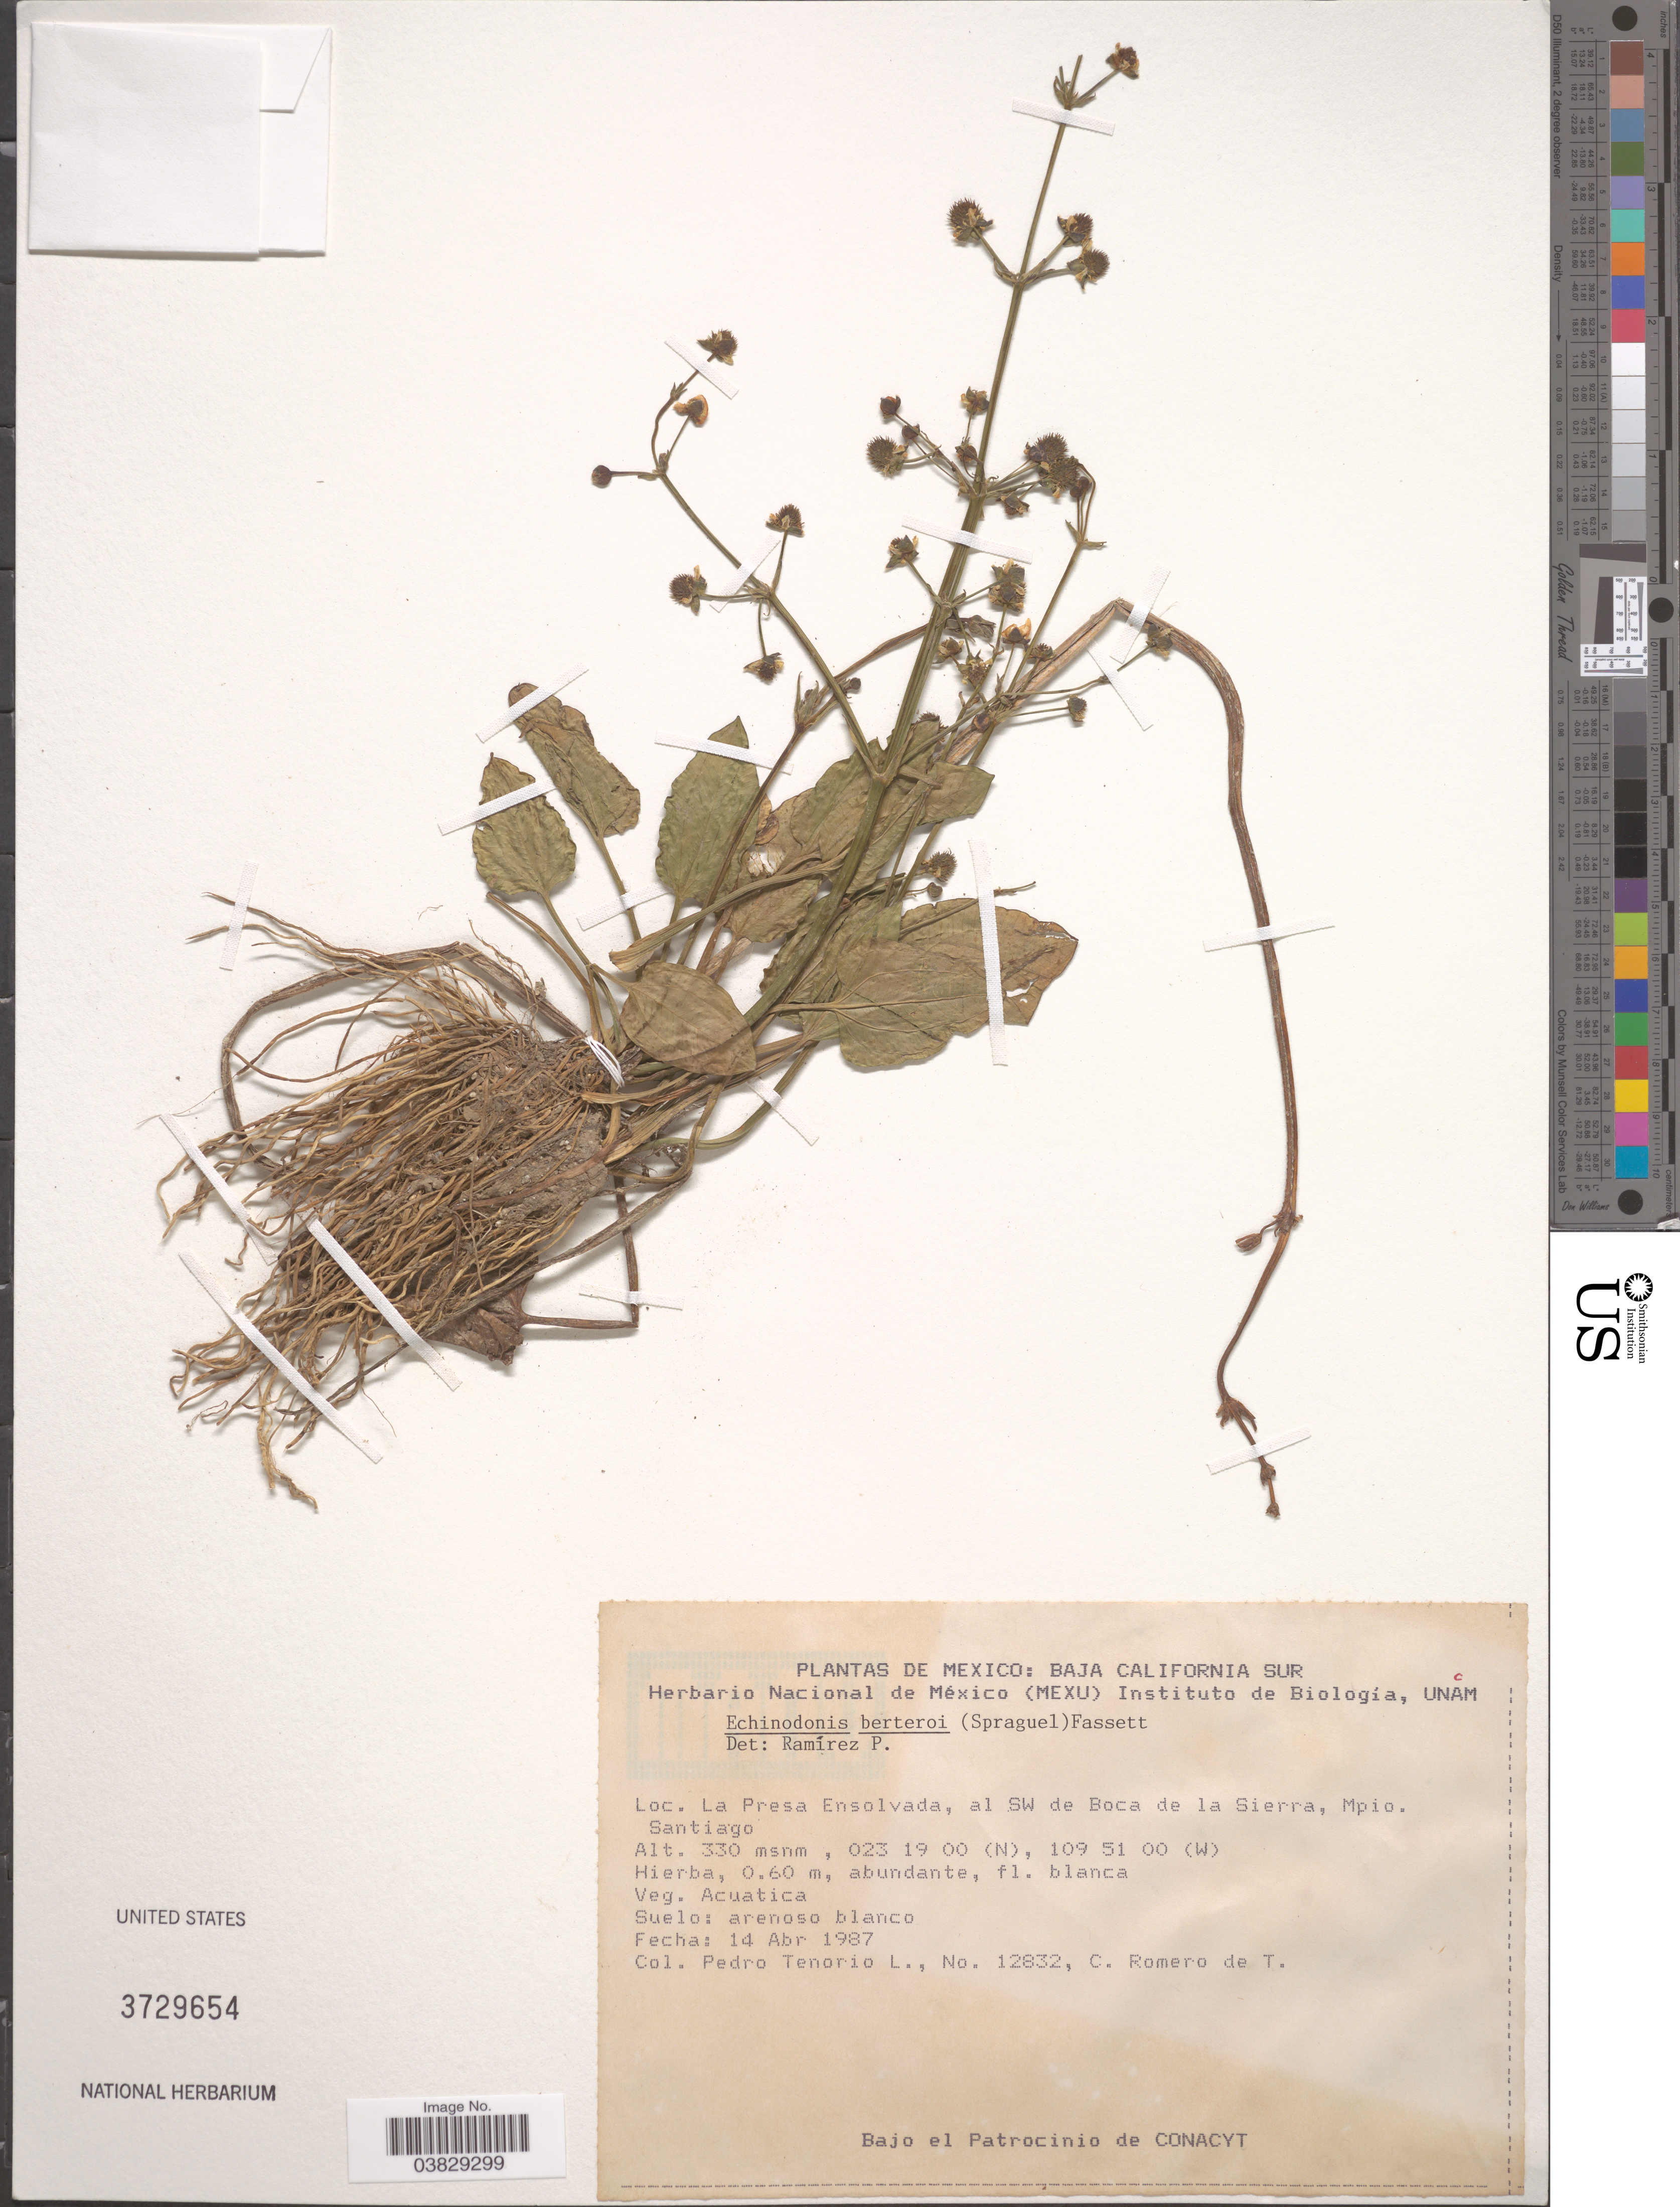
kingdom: Plantae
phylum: Tracheophyta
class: Liliopsida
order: Alismatales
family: Alismataceae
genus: Echinodorus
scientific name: Echinodorus berteroi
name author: (Spreng.) Fassett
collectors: P. Tenorio L. & C. Romero de T.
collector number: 12832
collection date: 1987-04-14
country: Mexico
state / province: Baja California Sur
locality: La Presa Ensolvada, al SW de Boca de la Sierra, Mpio. Santiago.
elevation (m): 330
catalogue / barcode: US 3729654